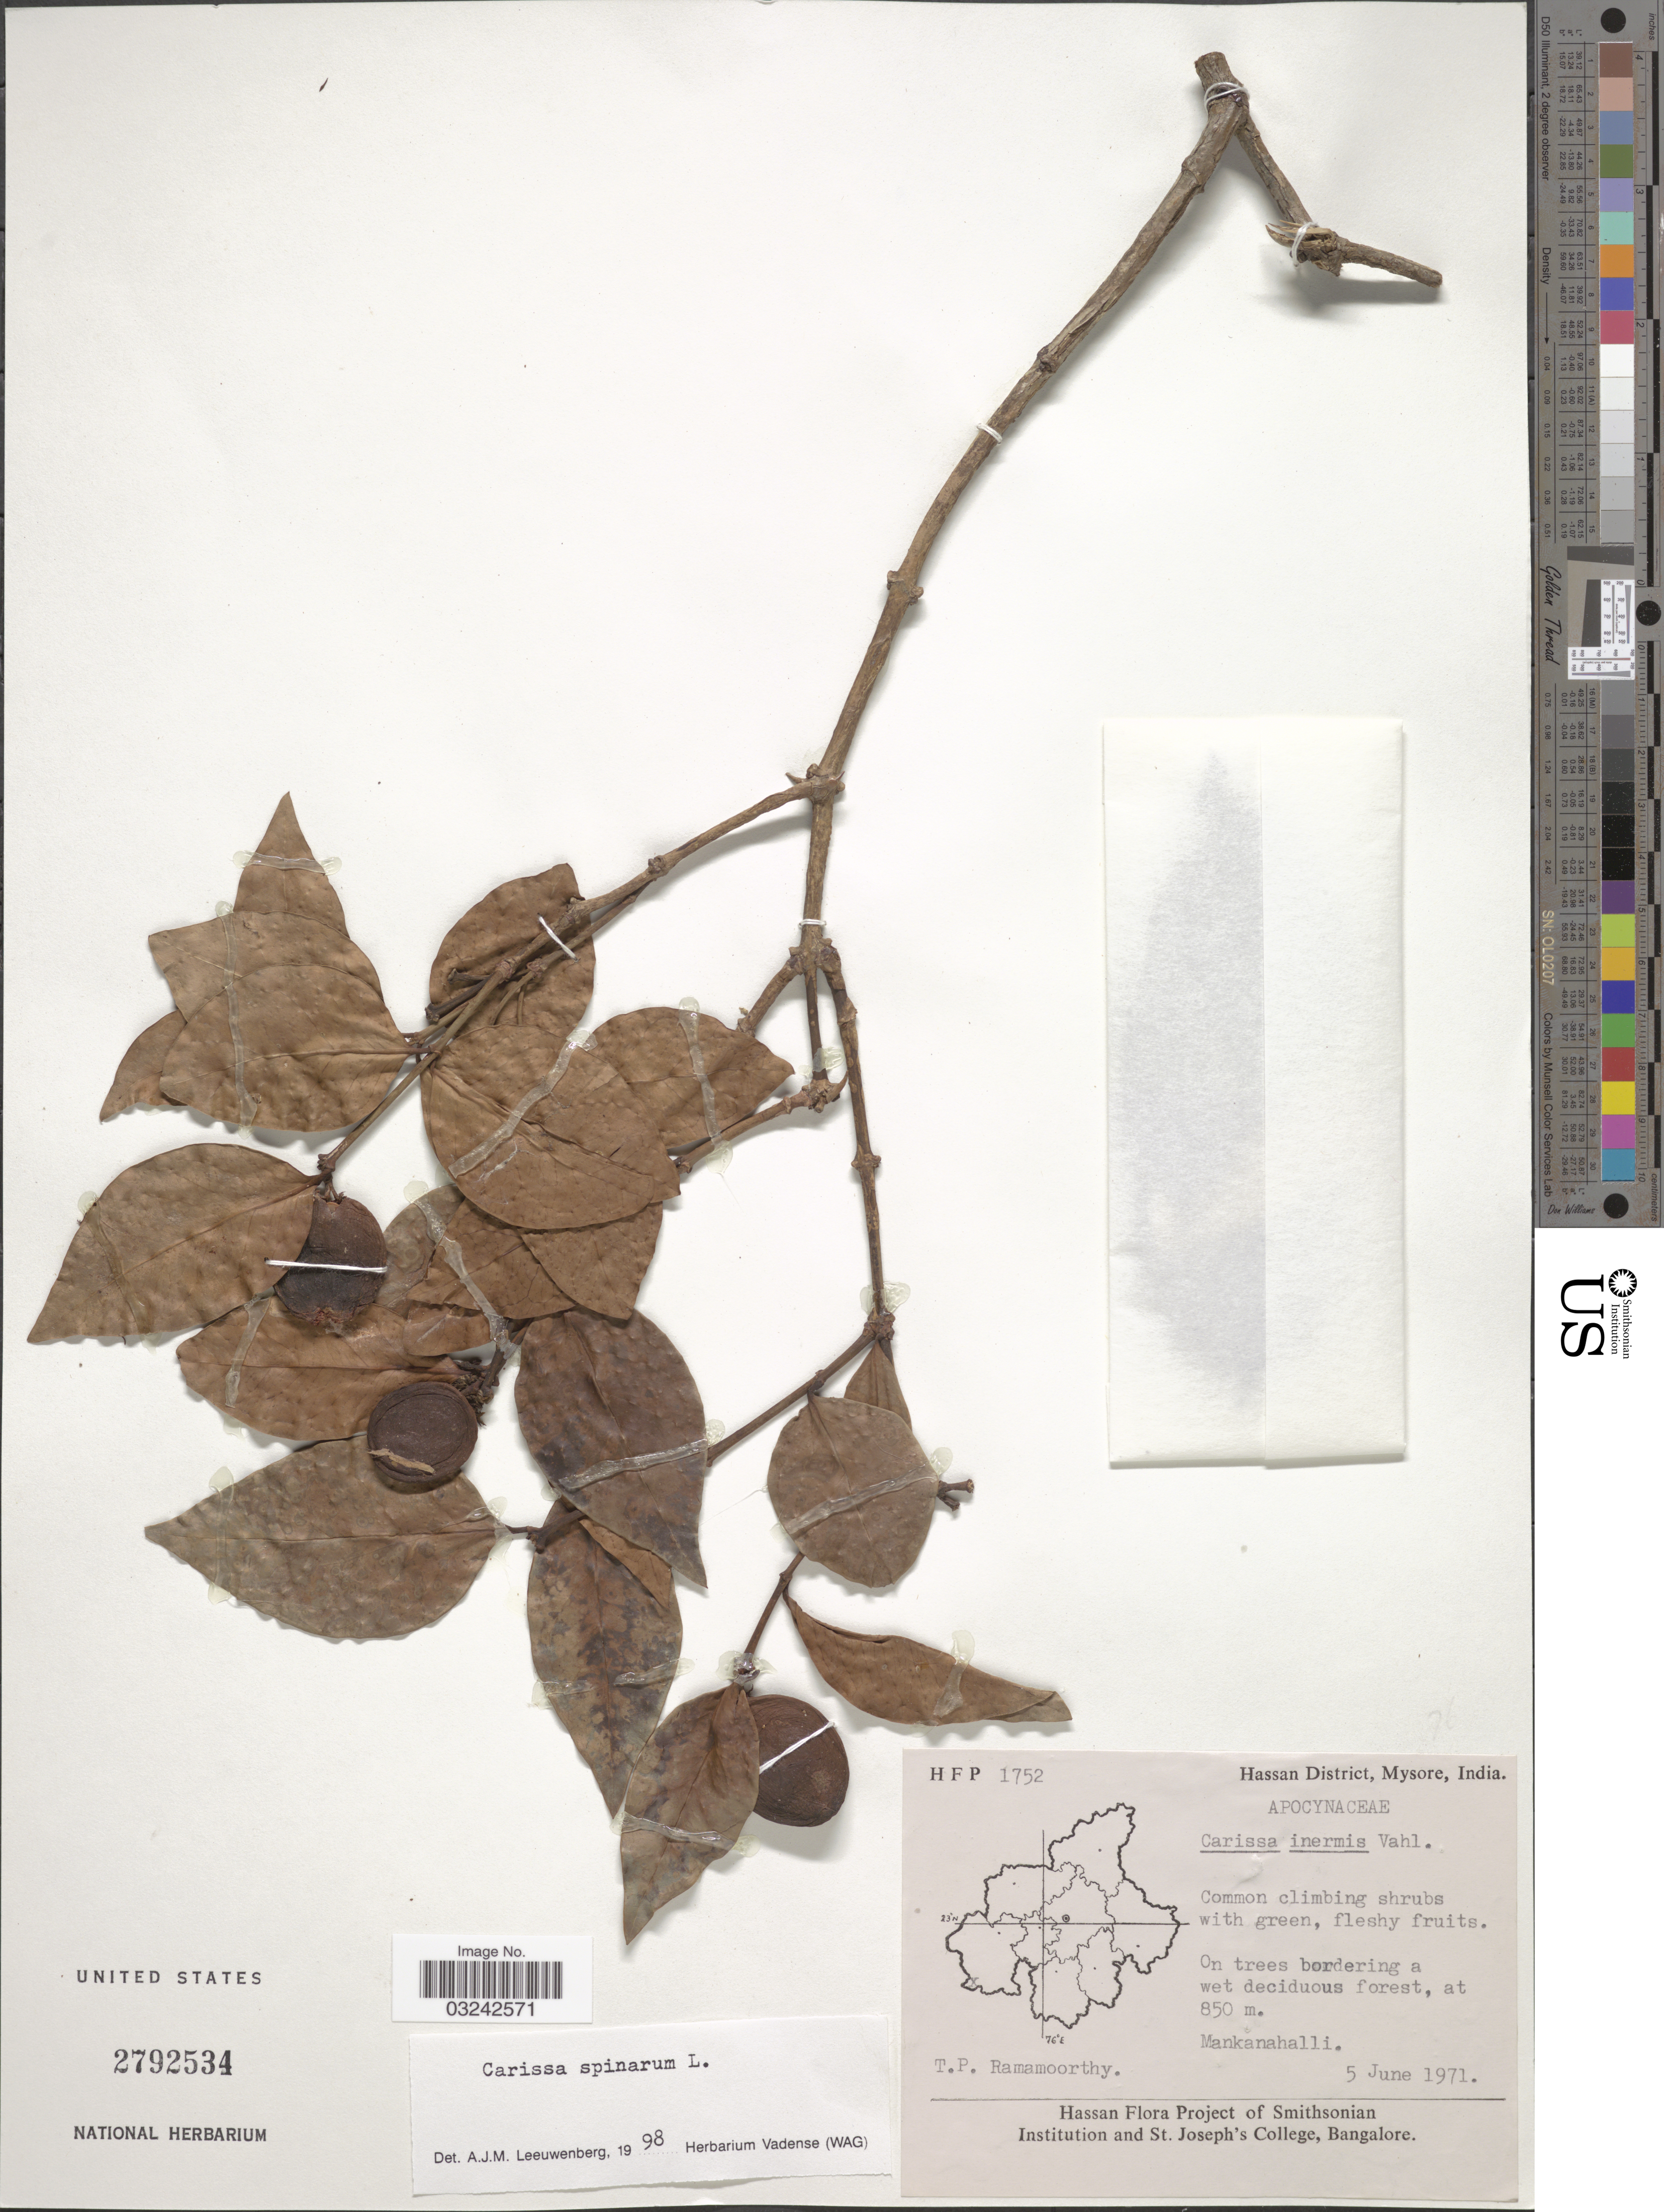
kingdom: Plantae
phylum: Tracheophyta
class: Magnoliopsida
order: Gentianales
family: Apocynaceae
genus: Carissa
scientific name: Carissa spinarum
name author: L.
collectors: T. P. Ramamoorthy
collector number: HFP1752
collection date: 1971-06-05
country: India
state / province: Karnataka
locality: Hassan District, Mysore. Mankanahalli.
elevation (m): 850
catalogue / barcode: US 2792534